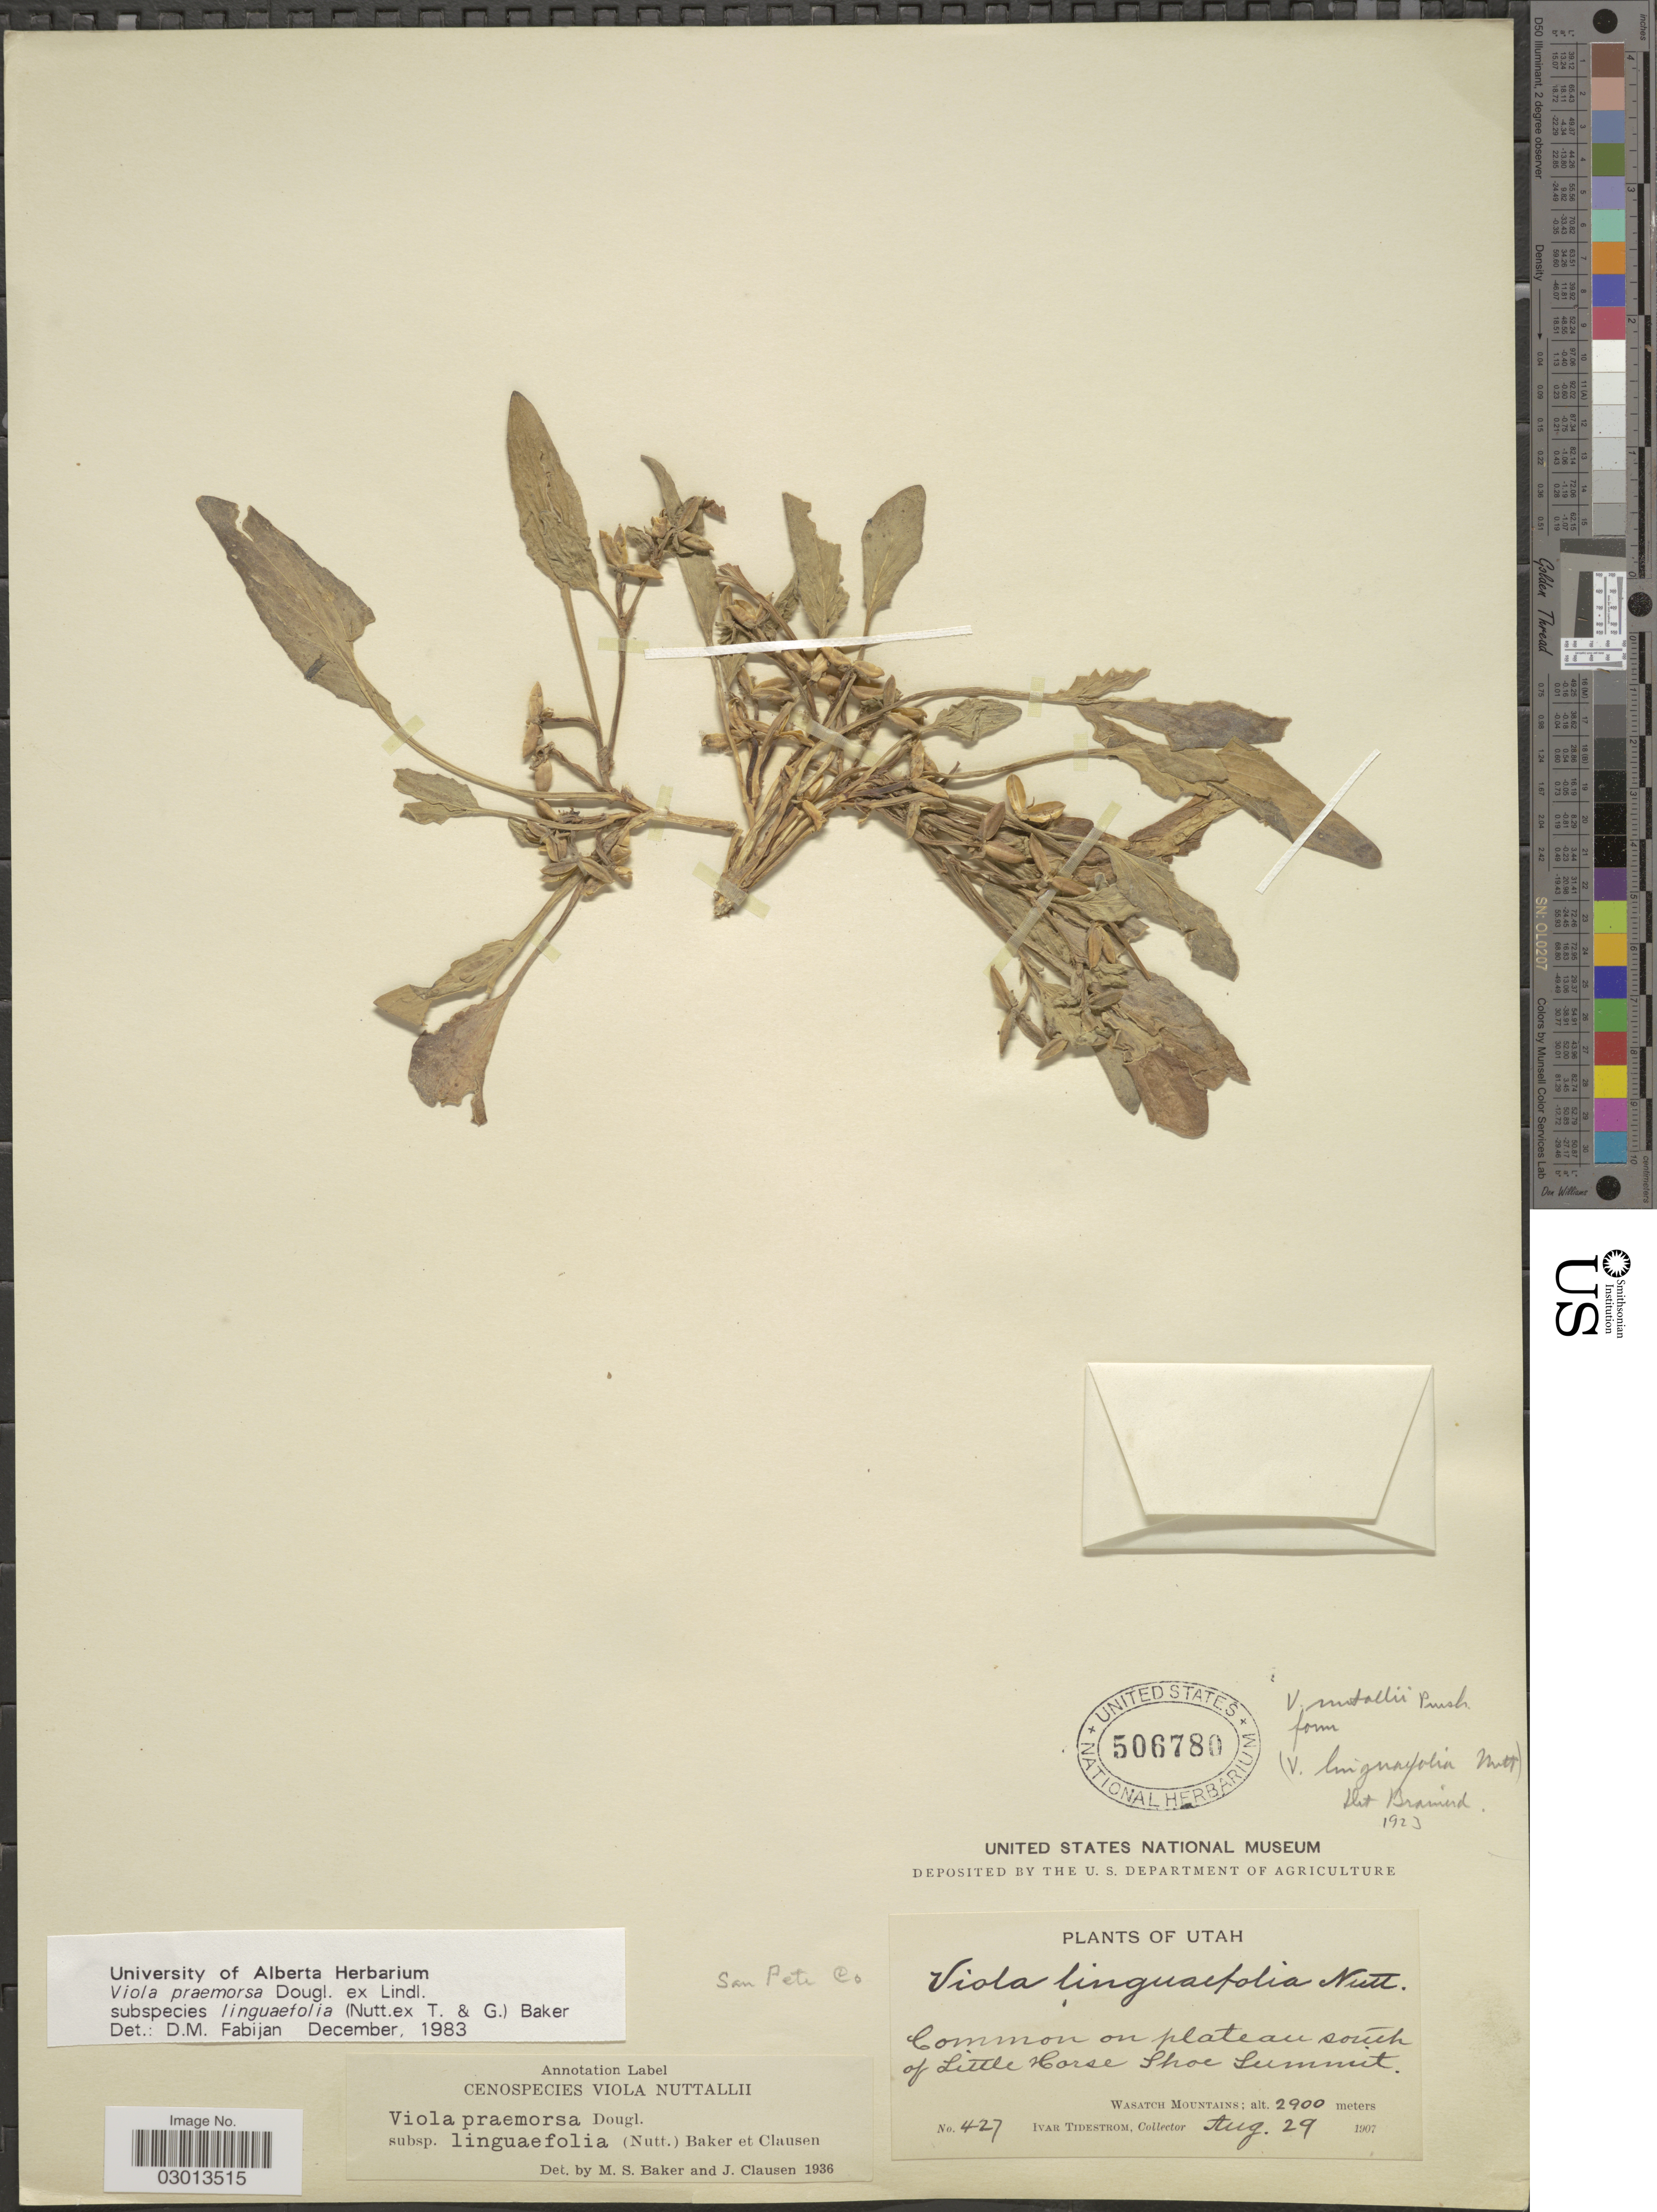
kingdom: Plantae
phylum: Tracheophyta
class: Magnoliopsida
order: Malpighiales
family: Violaceae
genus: Viola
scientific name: Viola praemorsa subsp. linguifolia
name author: (Nutt.) M.S. Baker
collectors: I. F. Tidestrom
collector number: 427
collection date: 1907-08-29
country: United States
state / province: Utah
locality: South of Little Horse Shoe Summit, Wasatch Mountains. San Pete Co.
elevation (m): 2900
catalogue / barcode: US 506780